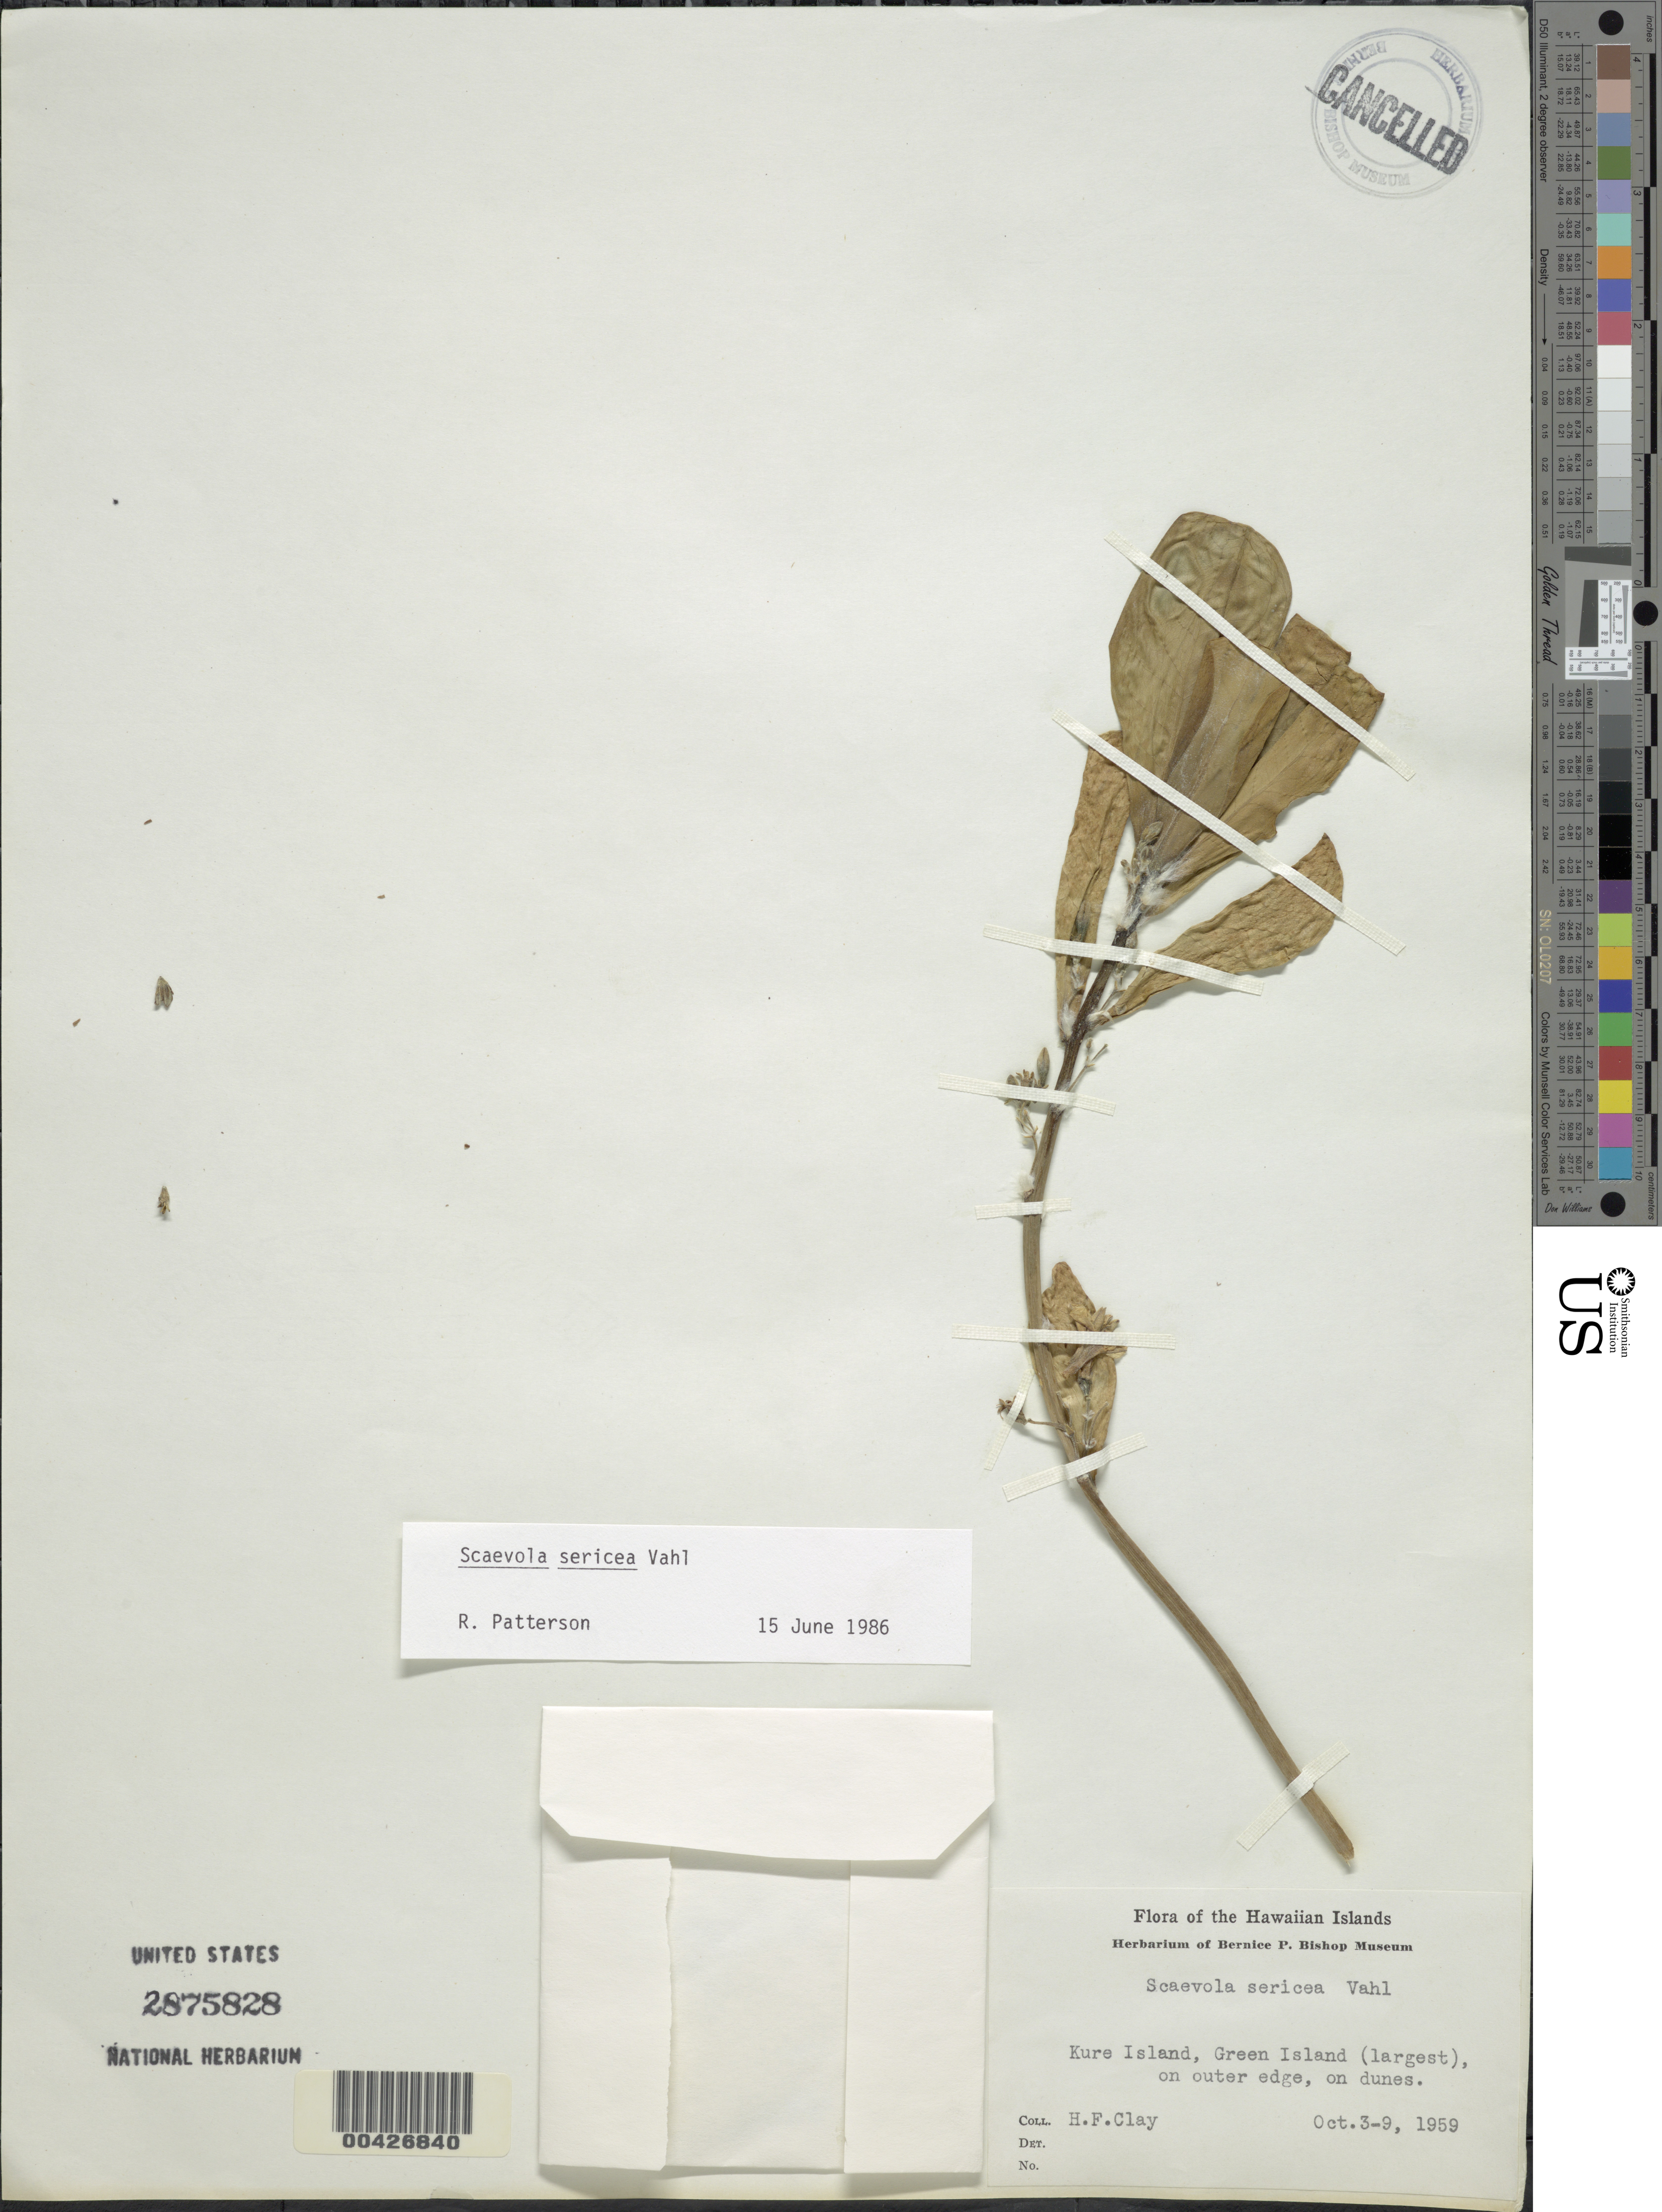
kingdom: Plantae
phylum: Tracheophyta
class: Magnoliopsida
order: Asterales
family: Goodeniaceae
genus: Scaevola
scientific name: Scaevola taccada var. taccada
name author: (Gaertn.) Roxb.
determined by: Wagner, W. L., (BOT), Smithsonian Institution - National Museum of Natural History (UNITED STATES)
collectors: H. Clay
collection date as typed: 3 Oct 1959 to 9 Oct 1959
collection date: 1959-10-03/1959-10-09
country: United States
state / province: Hawaii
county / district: Honolulu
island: Kure Atoll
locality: Green Islet (largest) on outer edge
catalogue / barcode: US 2875828